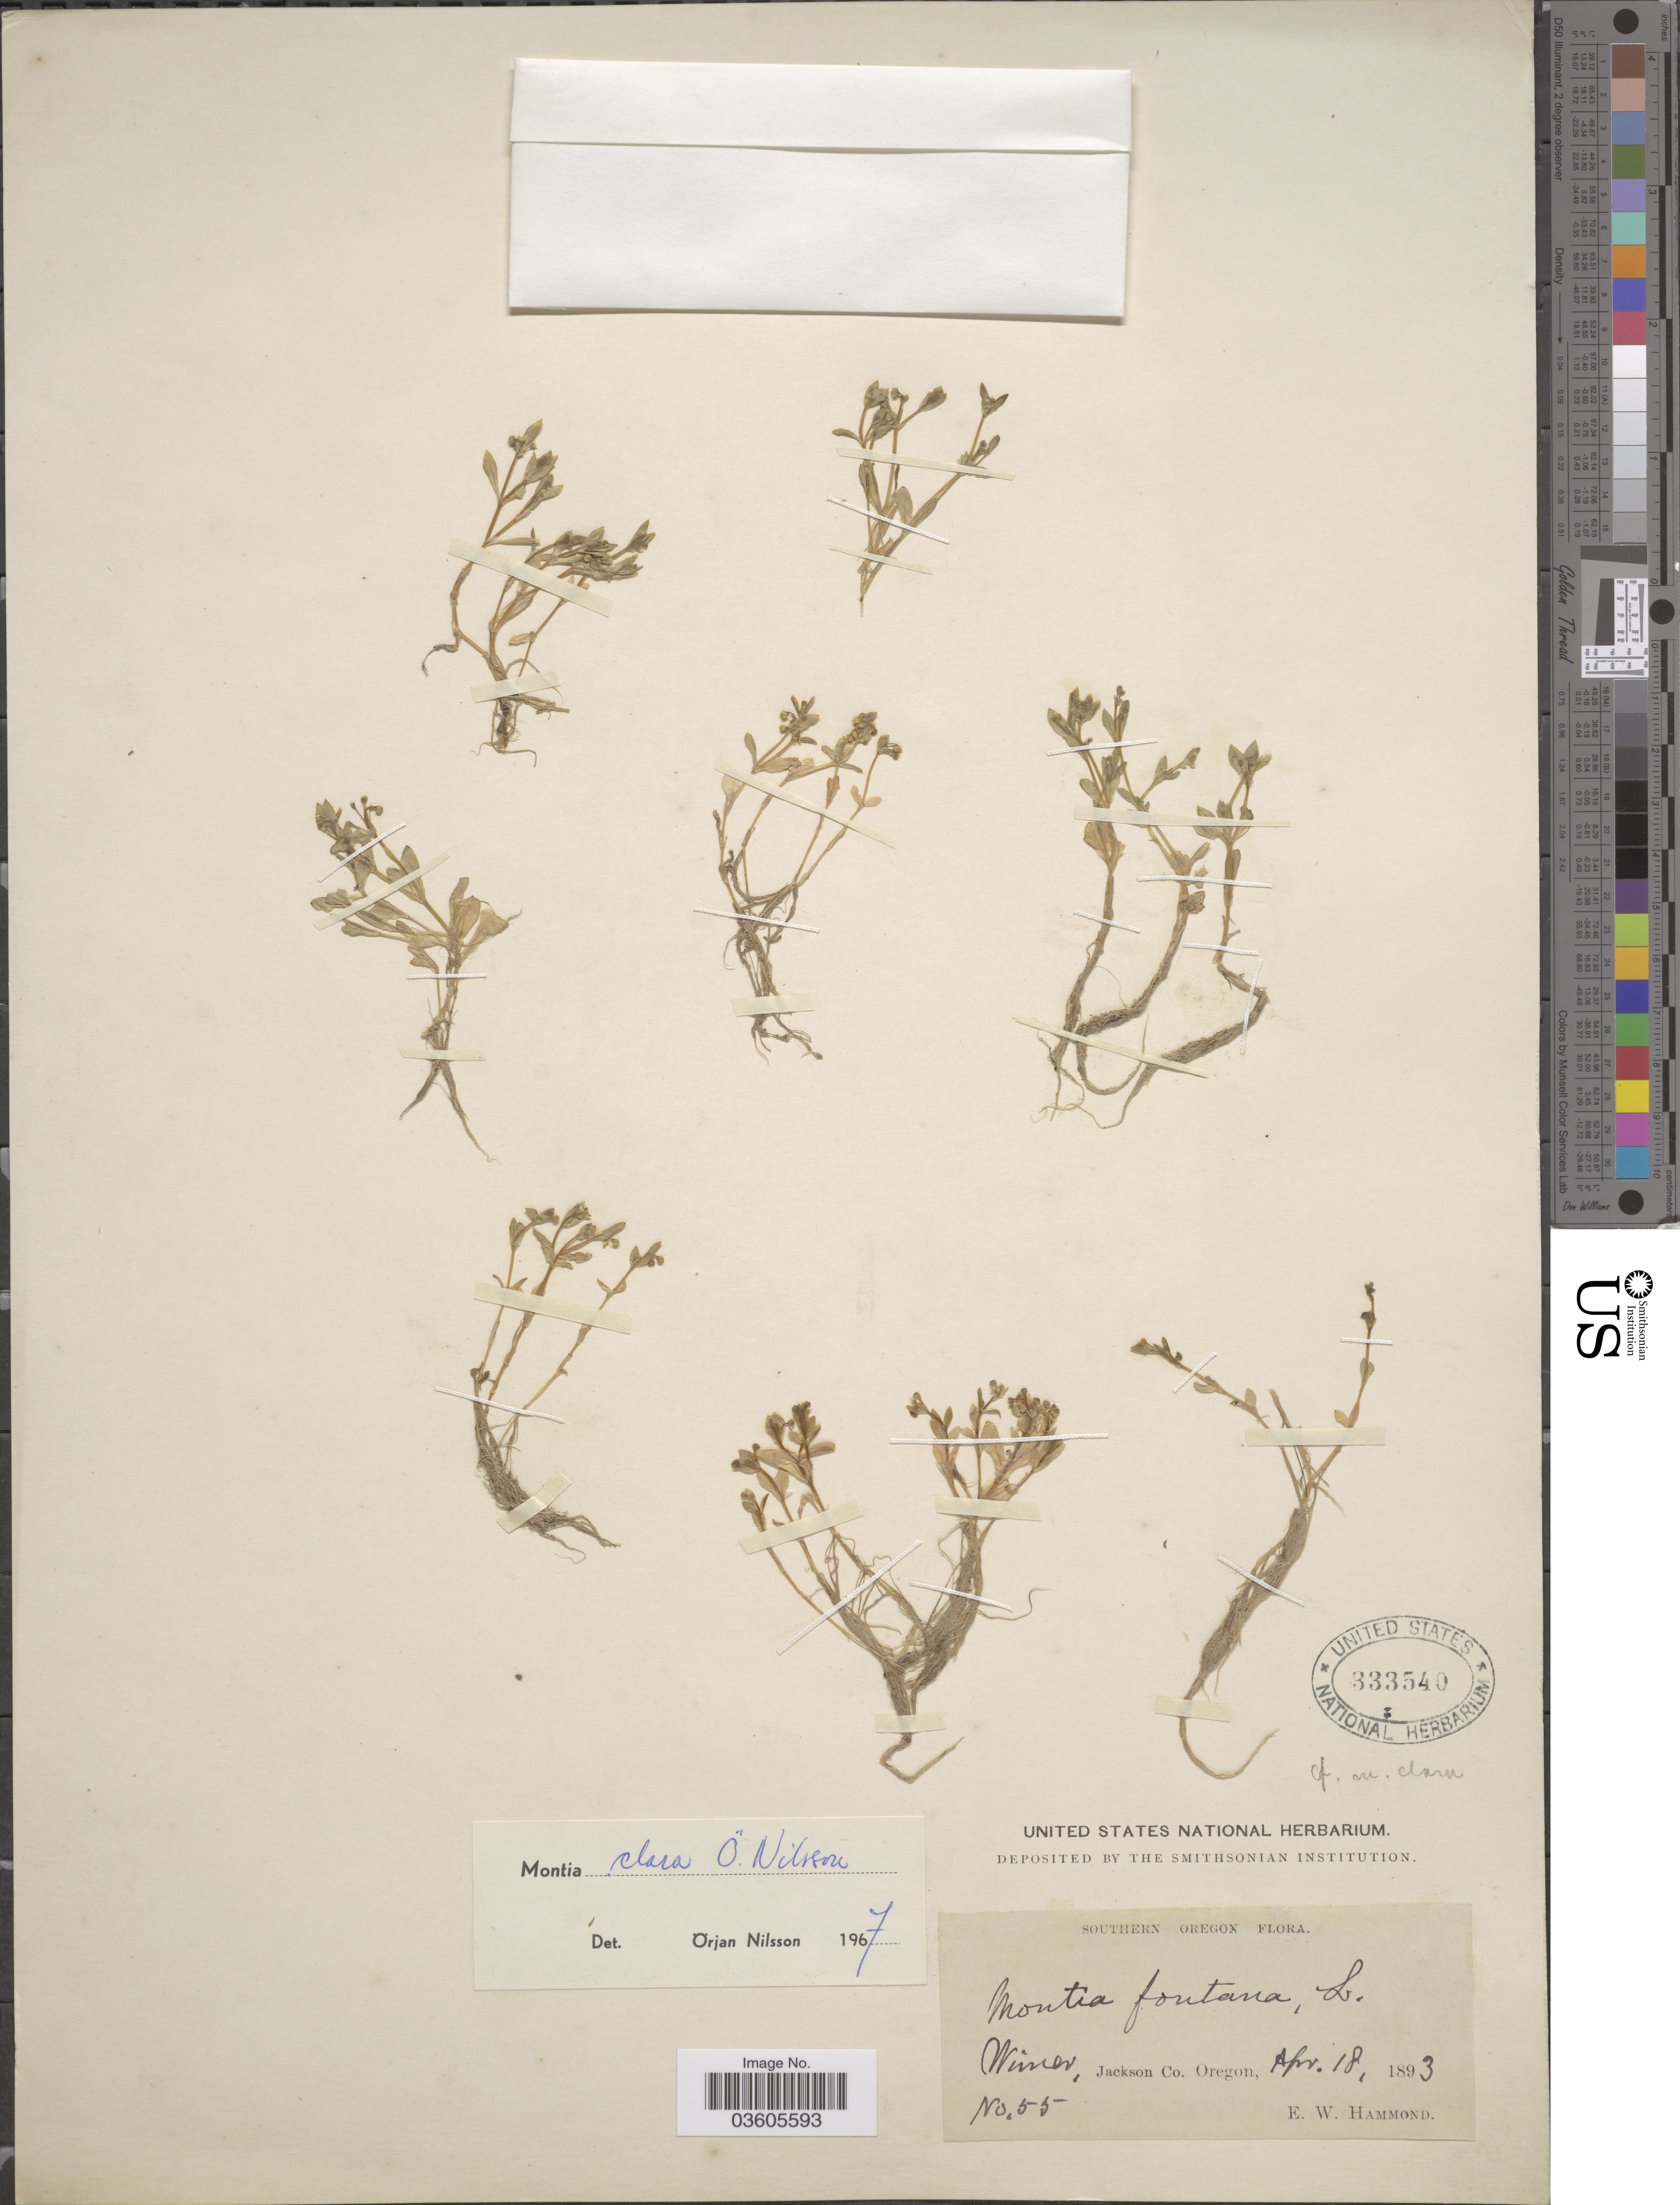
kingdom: Plantae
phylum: Tracheophyta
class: Magnoliopsida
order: Caryophyllales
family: Montiaceae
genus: Montia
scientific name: Montia clara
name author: Ö. Nilsson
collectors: E. Hammond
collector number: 55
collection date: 1893-04-18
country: United States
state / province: Oregon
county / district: Jackson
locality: Southern Oregon. Wimer, Jackson Co.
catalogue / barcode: US 333540